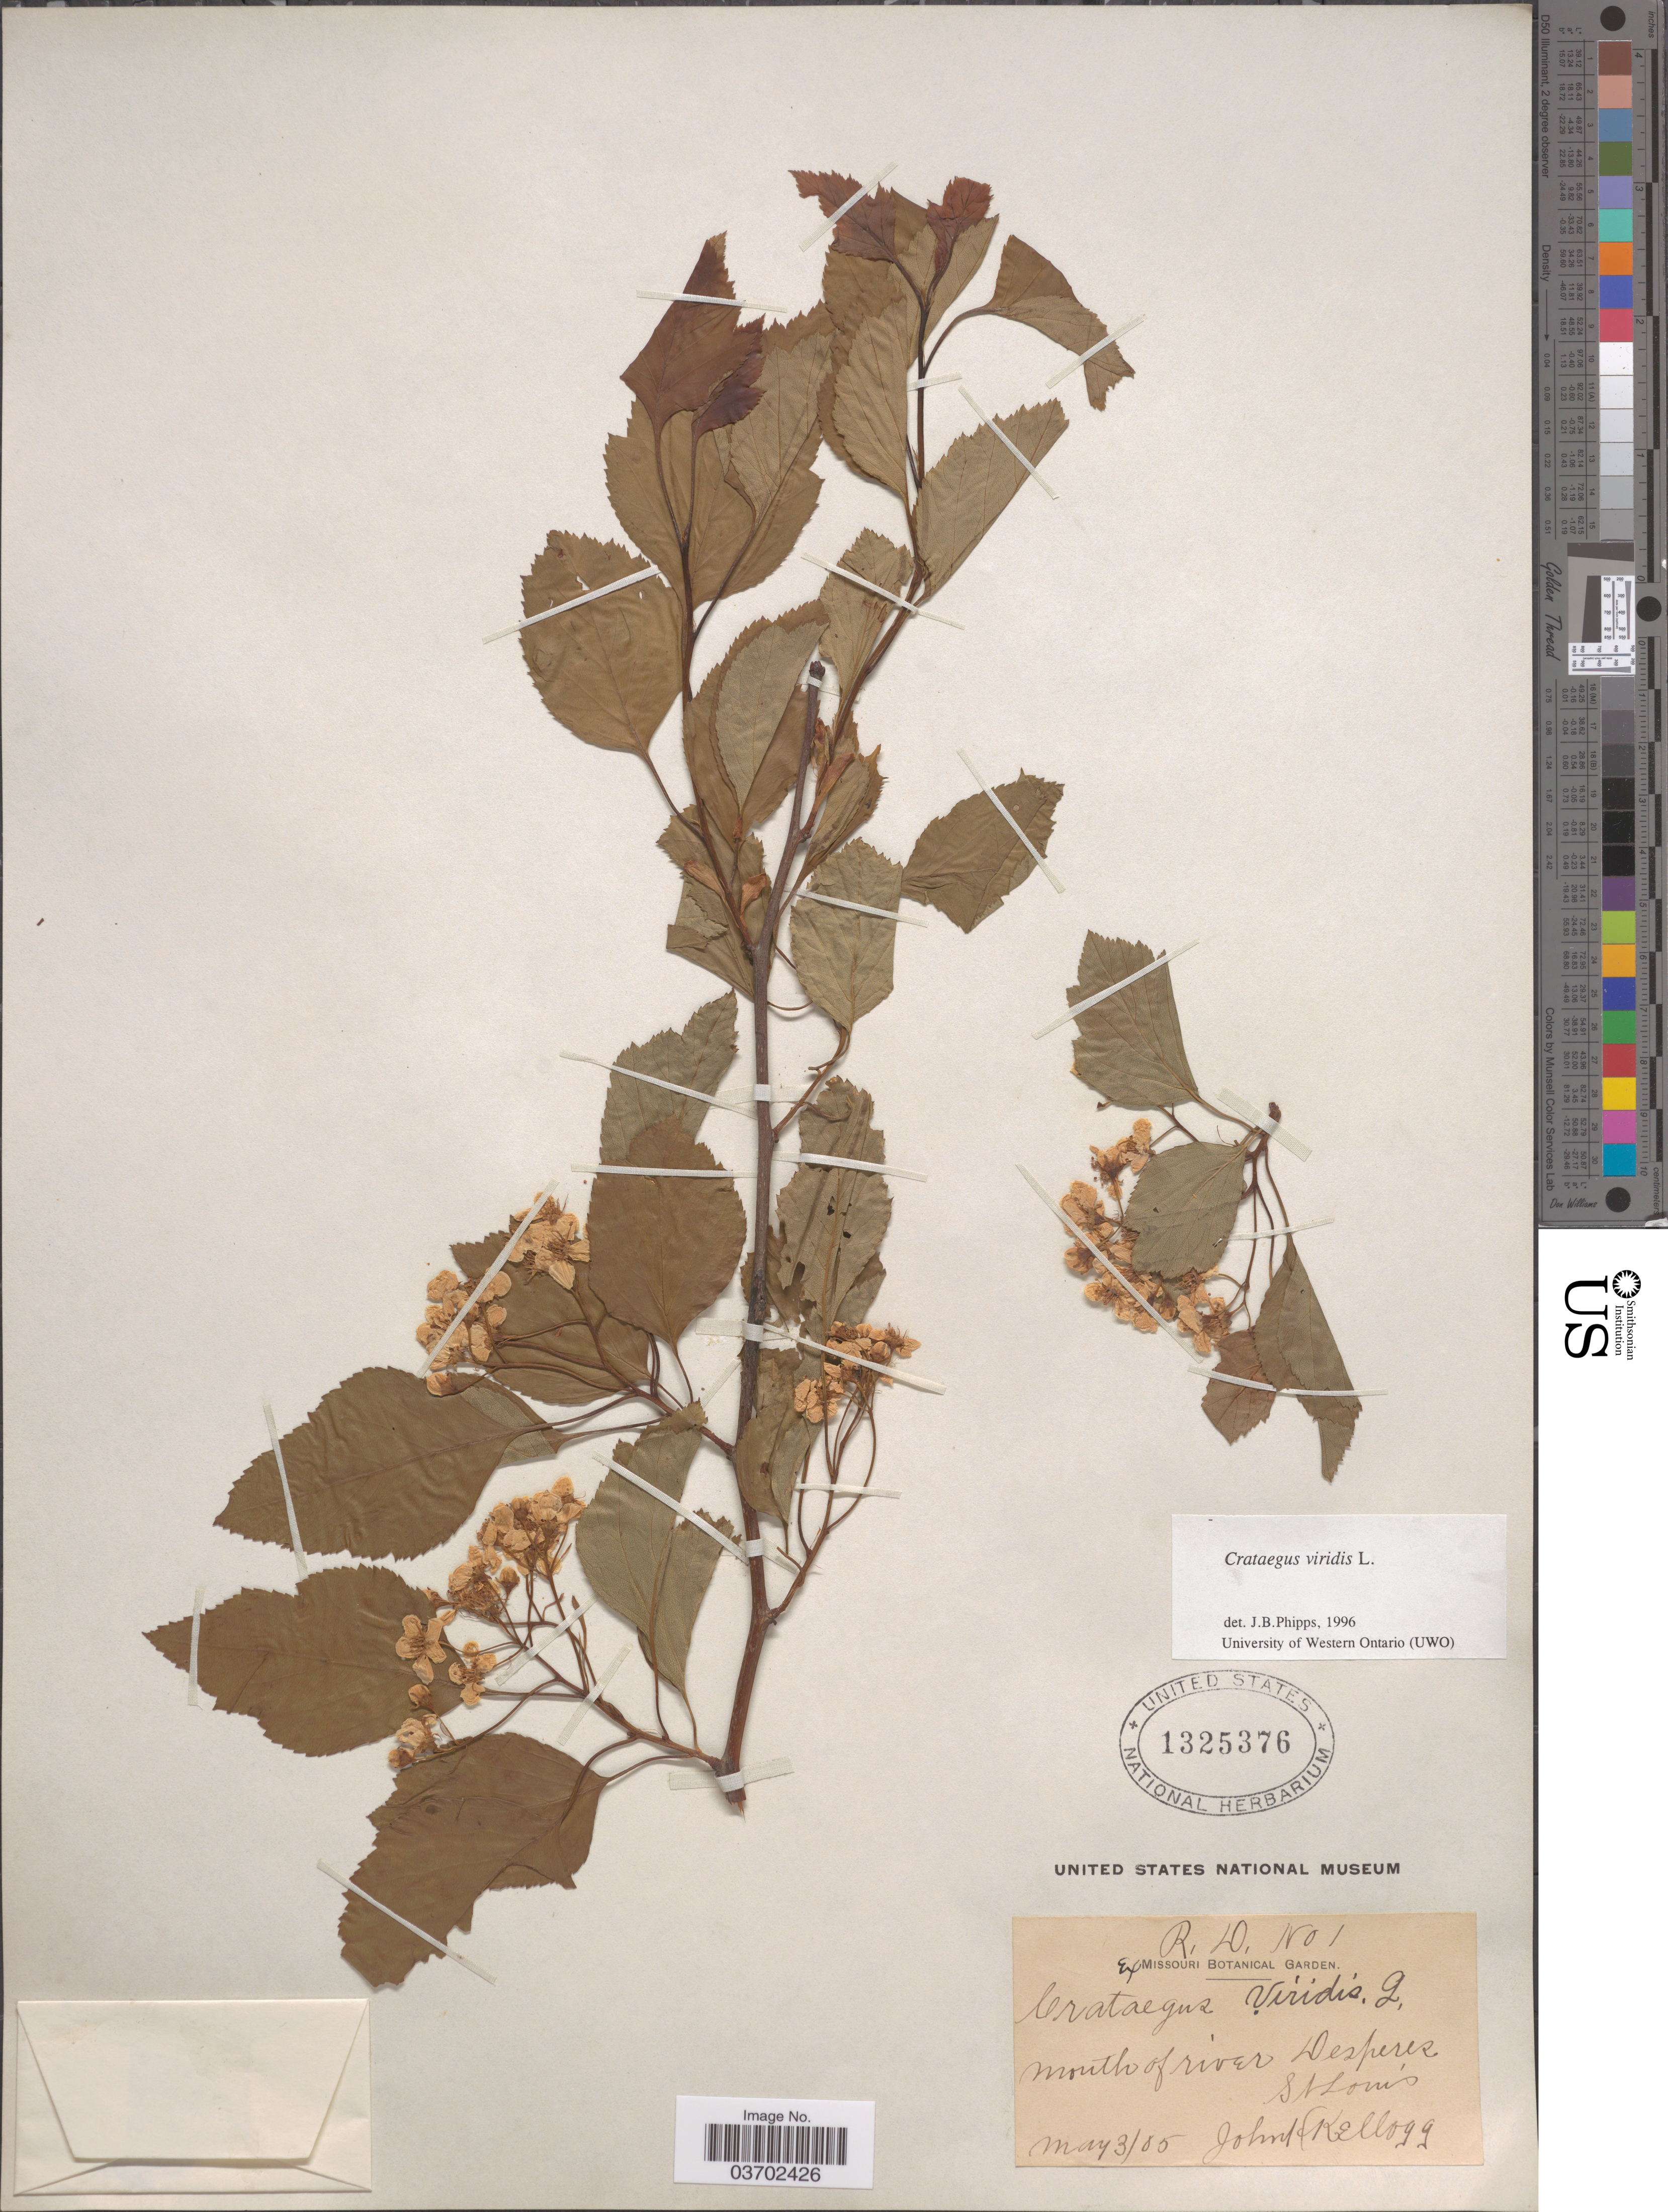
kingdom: Plantae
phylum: Tracheophyta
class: Magnoliopsida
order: Rosales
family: Rosaceae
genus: Crataegus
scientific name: Crataegus viridis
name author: L.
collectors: J. H. Kellogg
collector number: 1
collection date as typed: Transcribed d/m/y: 3/5/5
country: United States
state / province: Missouri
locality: Mouth of river Desperes. St. Louis.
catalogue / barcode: US 1325376